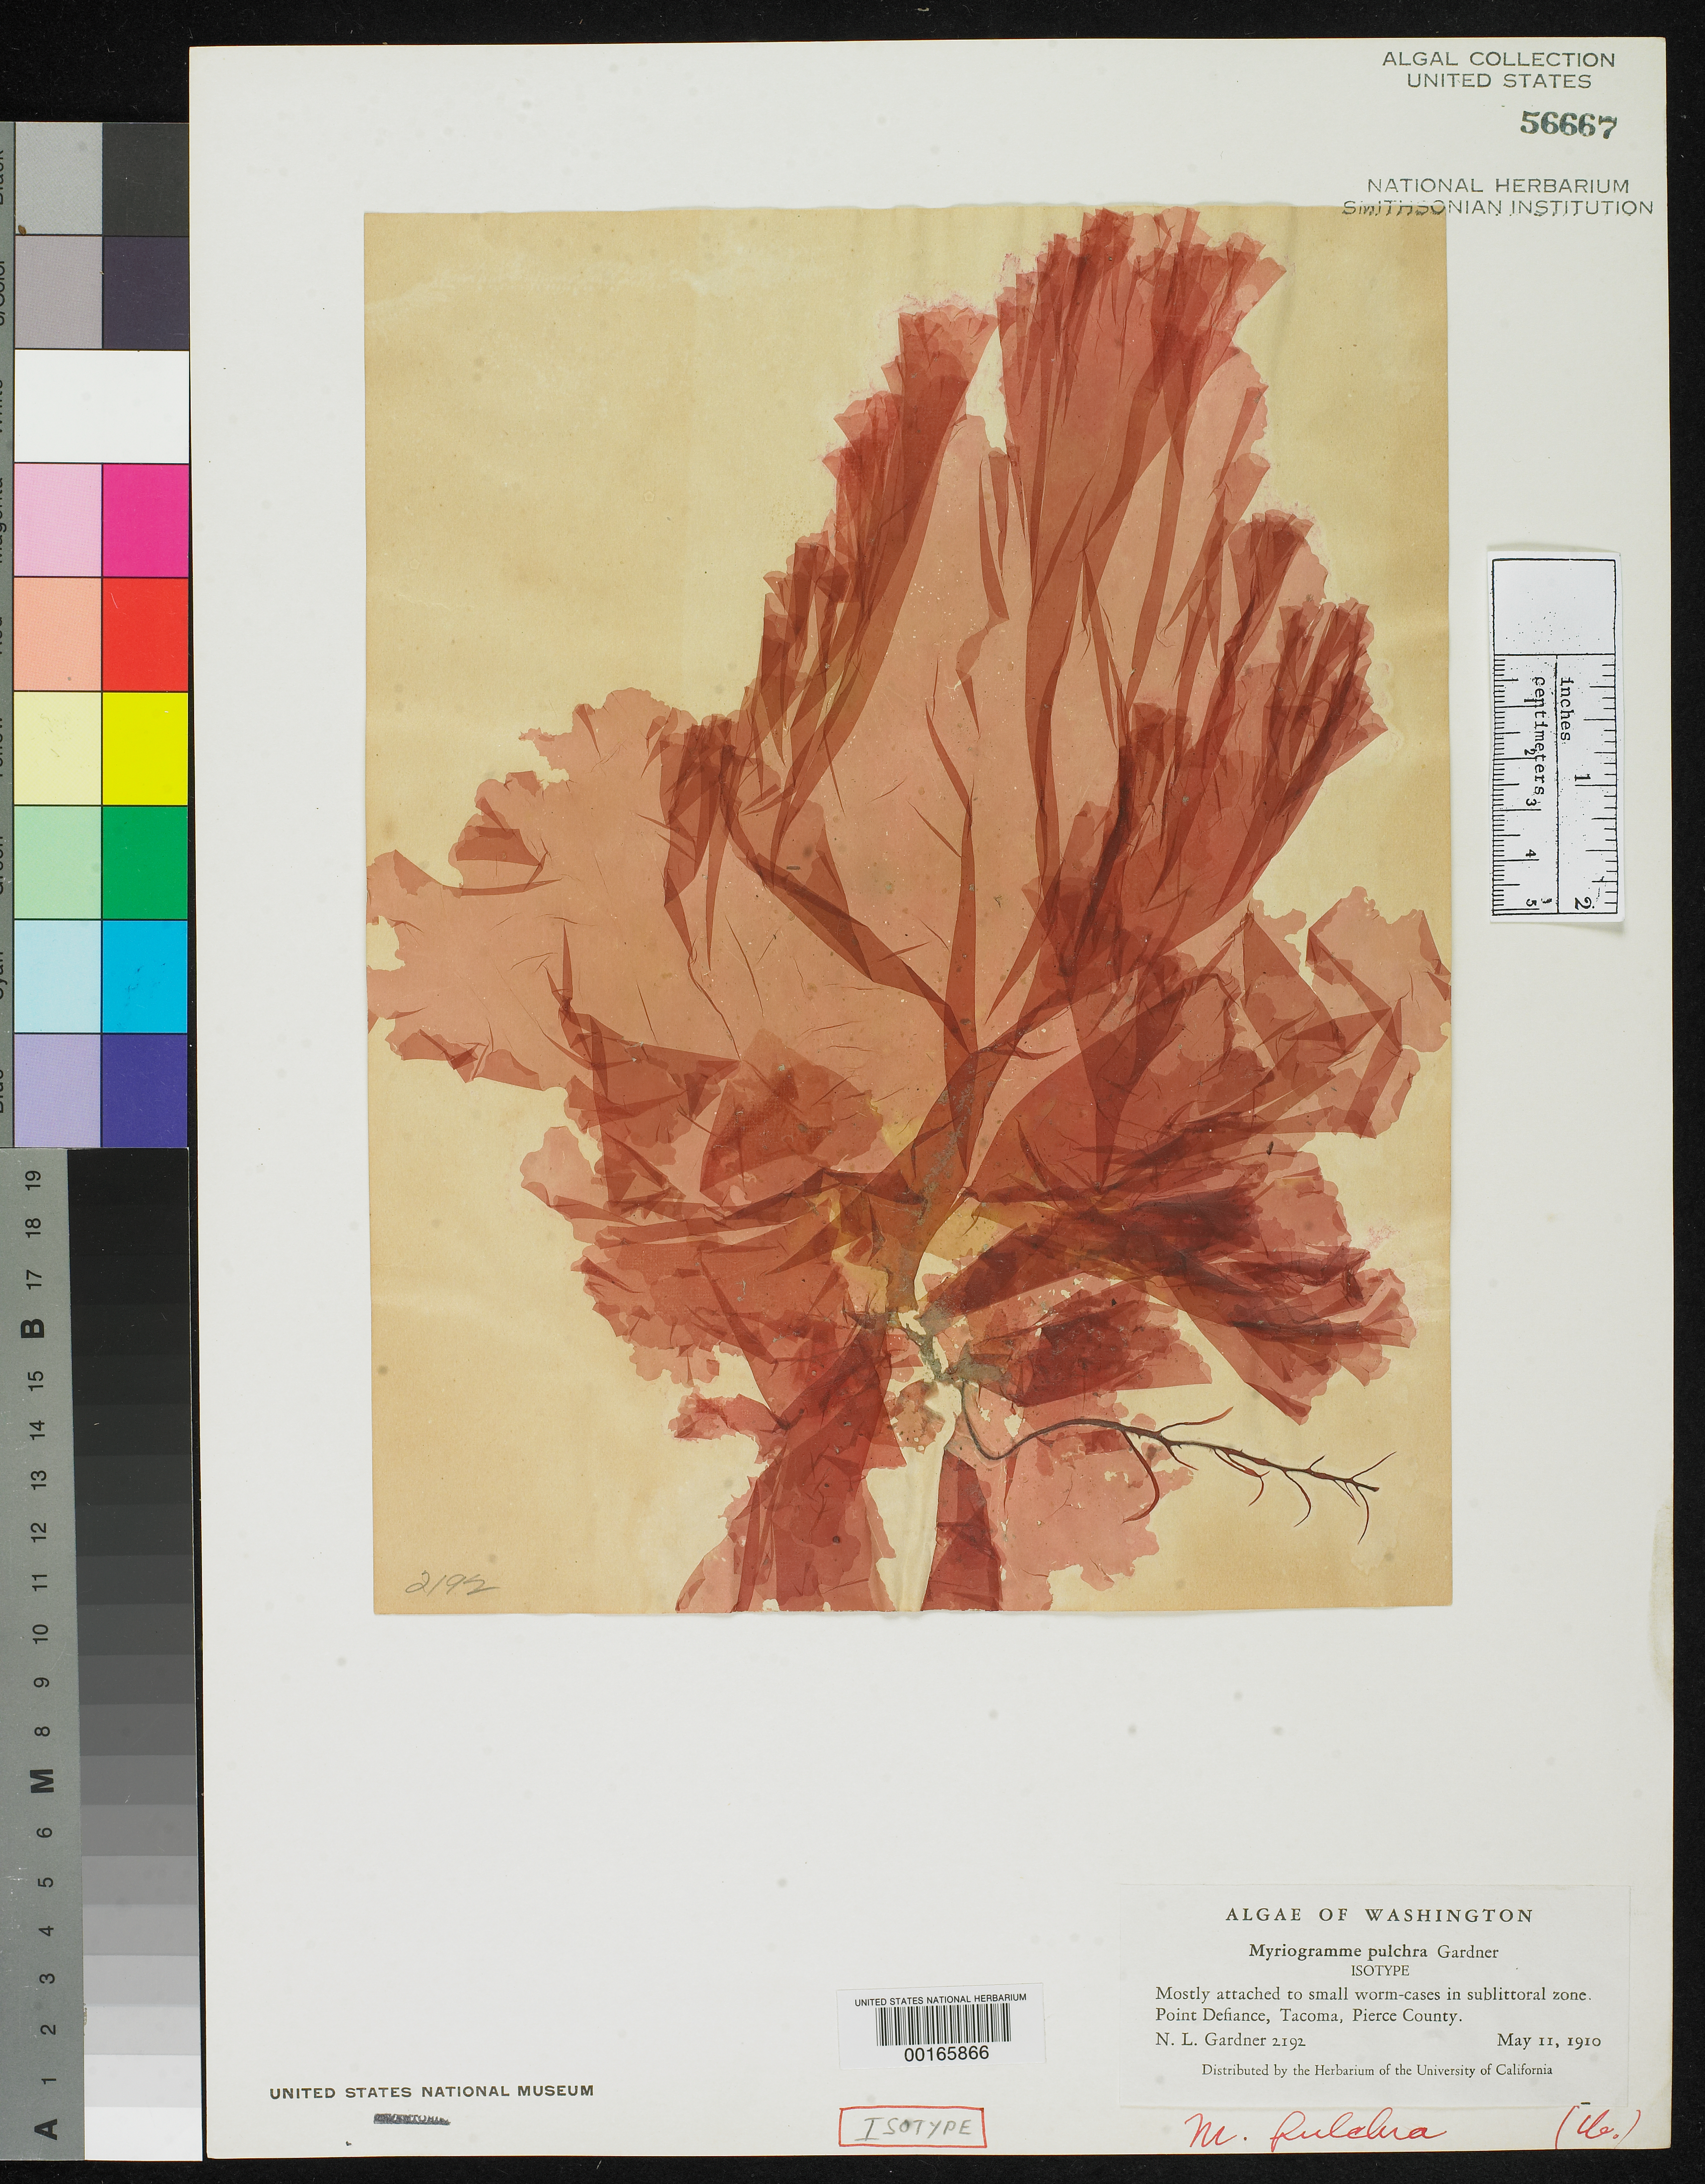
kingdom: Plantae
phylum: Rhodophyta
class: Florideophyceae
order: Ceramiales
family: Delesseriaceae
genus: Myriogramme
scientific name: Myriogramme pulchra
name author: N.L. Gardner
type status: Isotype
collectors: N. Gardner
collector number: NLG 2192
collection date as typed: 11 May 1910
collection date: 1910-05-11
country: United States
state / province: Washington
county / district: Pierce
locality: Tacoma, Point Defiance.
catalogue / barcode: US 56667